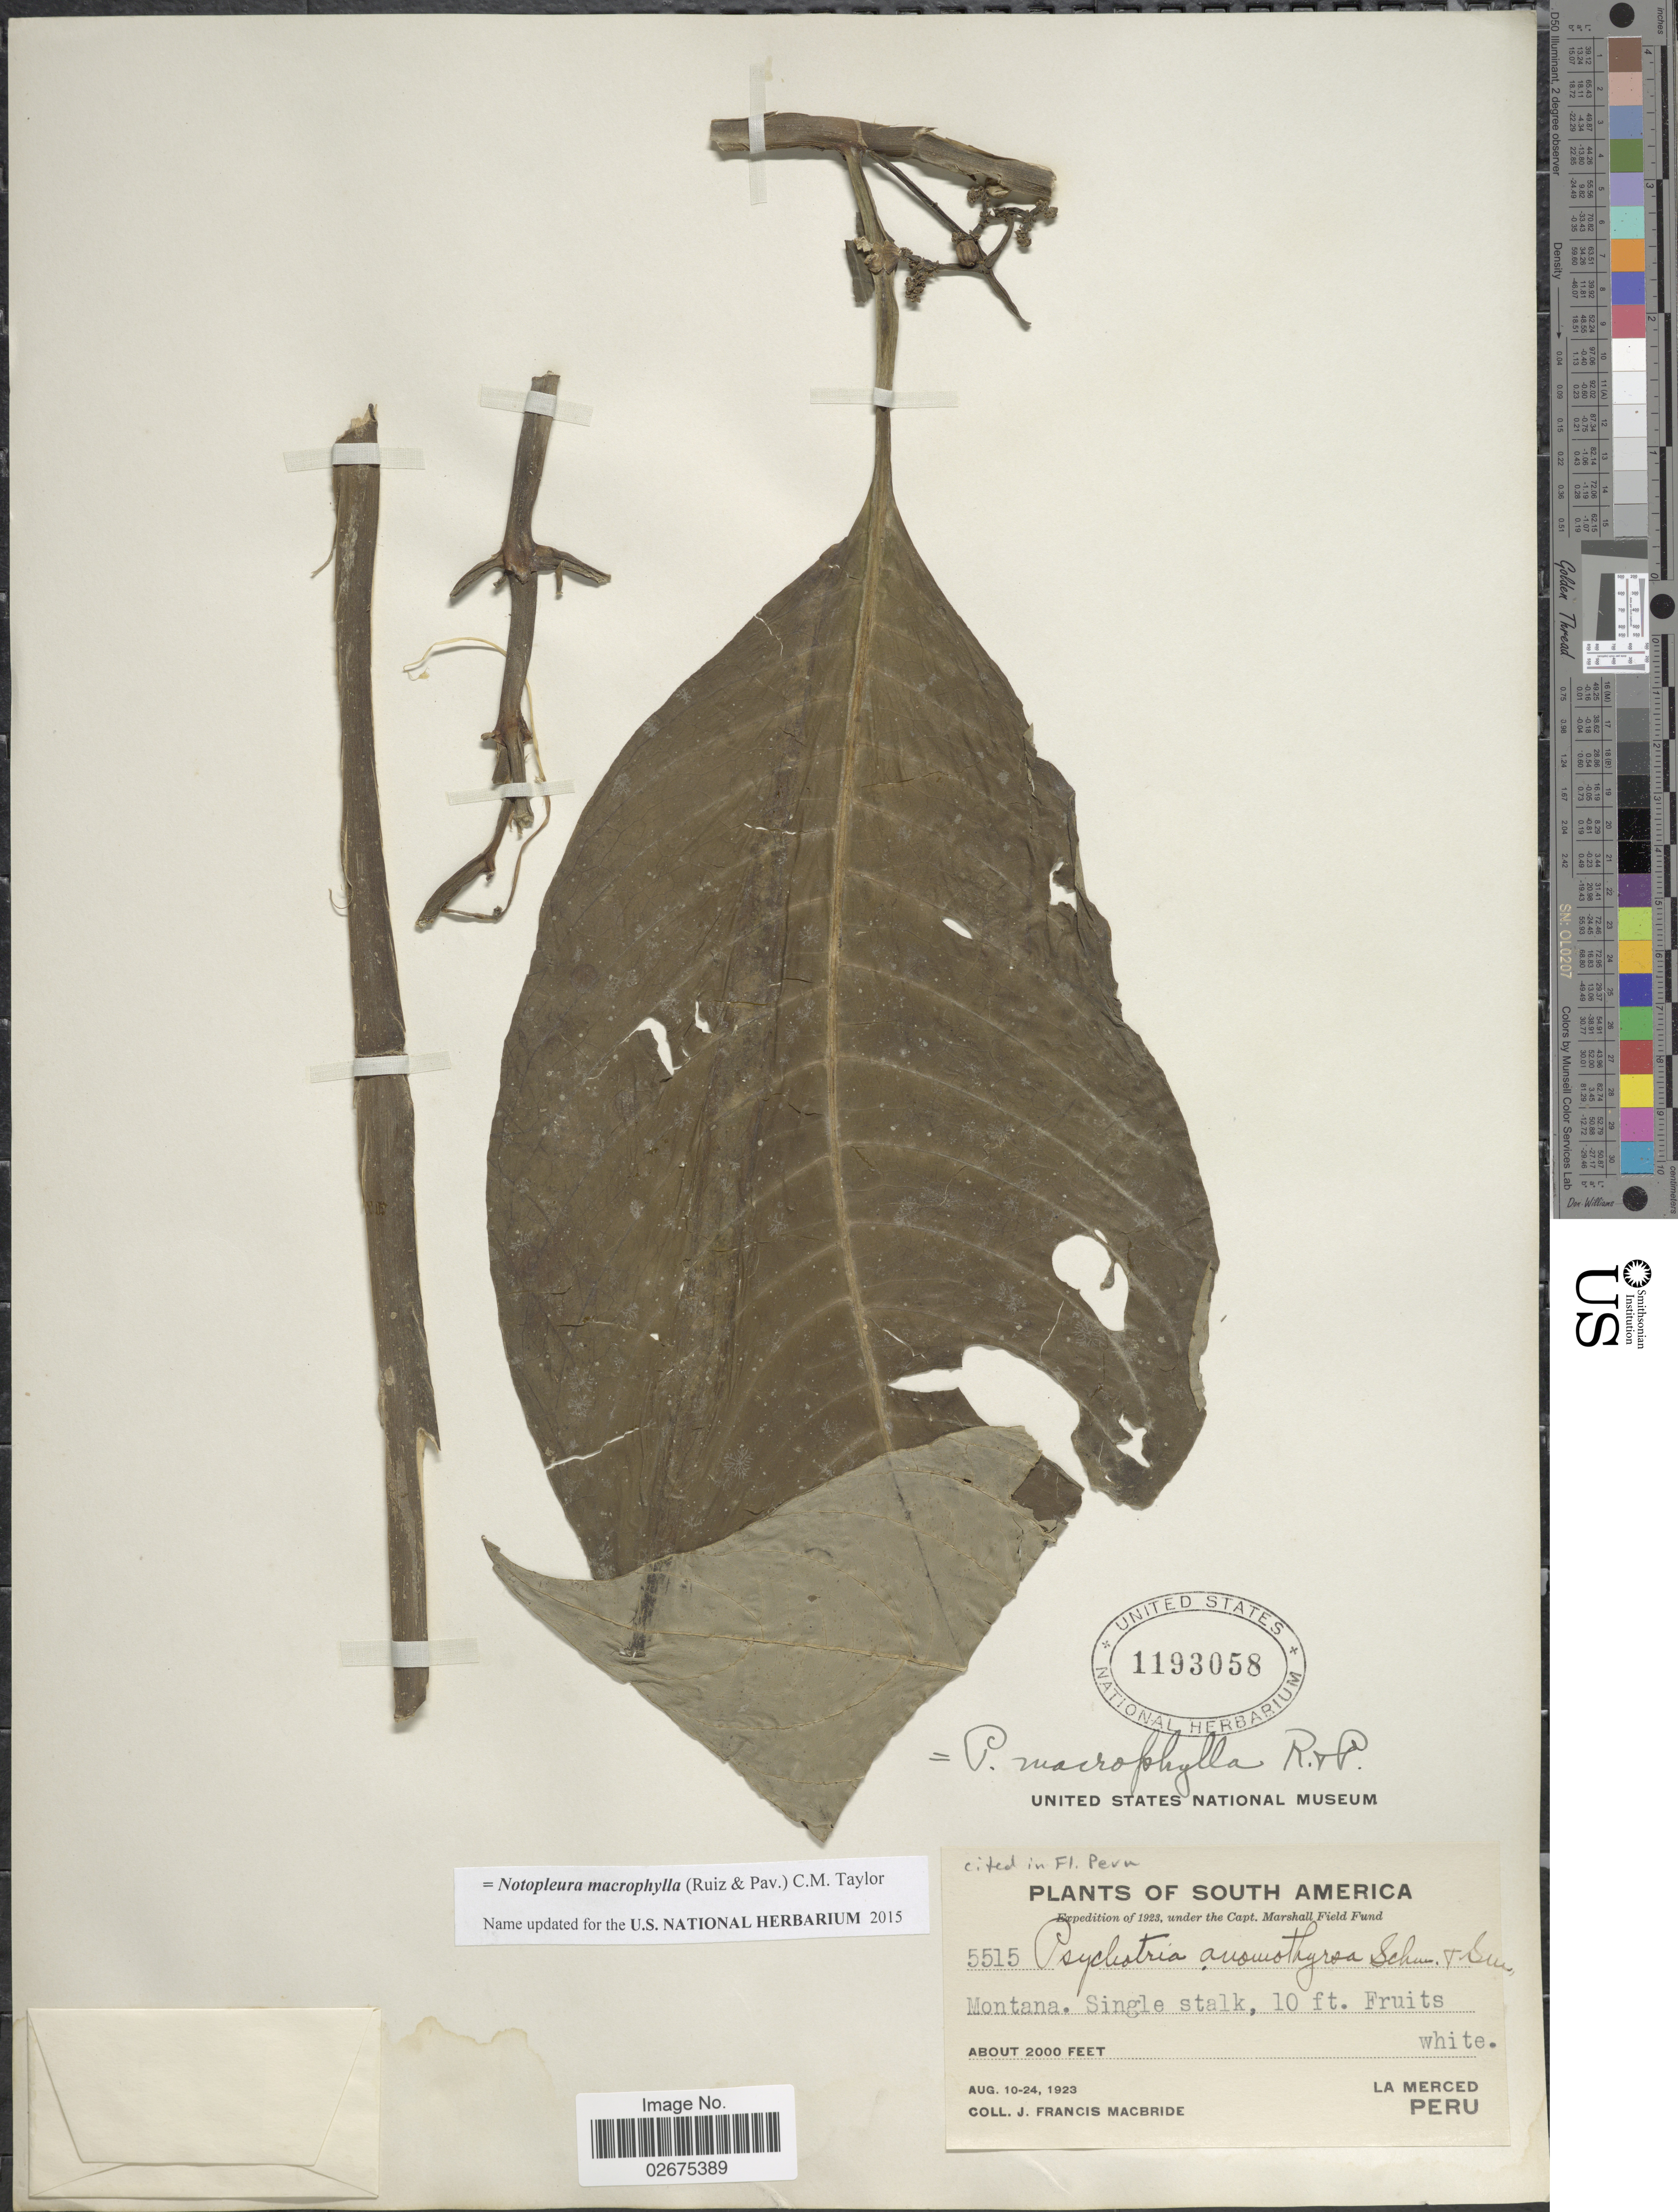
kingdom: Plantae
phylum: Tracheophyta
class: Magnoliopsida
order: Gentianales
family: Rubiaceae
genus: Notopleura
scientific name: Notopleura macrophylla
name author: (Ruiz & Pav.) C.M. Taylor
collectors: J. F. Macbride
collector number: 5515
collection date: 1923-08-10/1923-08-24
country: Peru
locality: Montana. La Merced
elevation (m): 610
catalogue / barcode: US 1193058